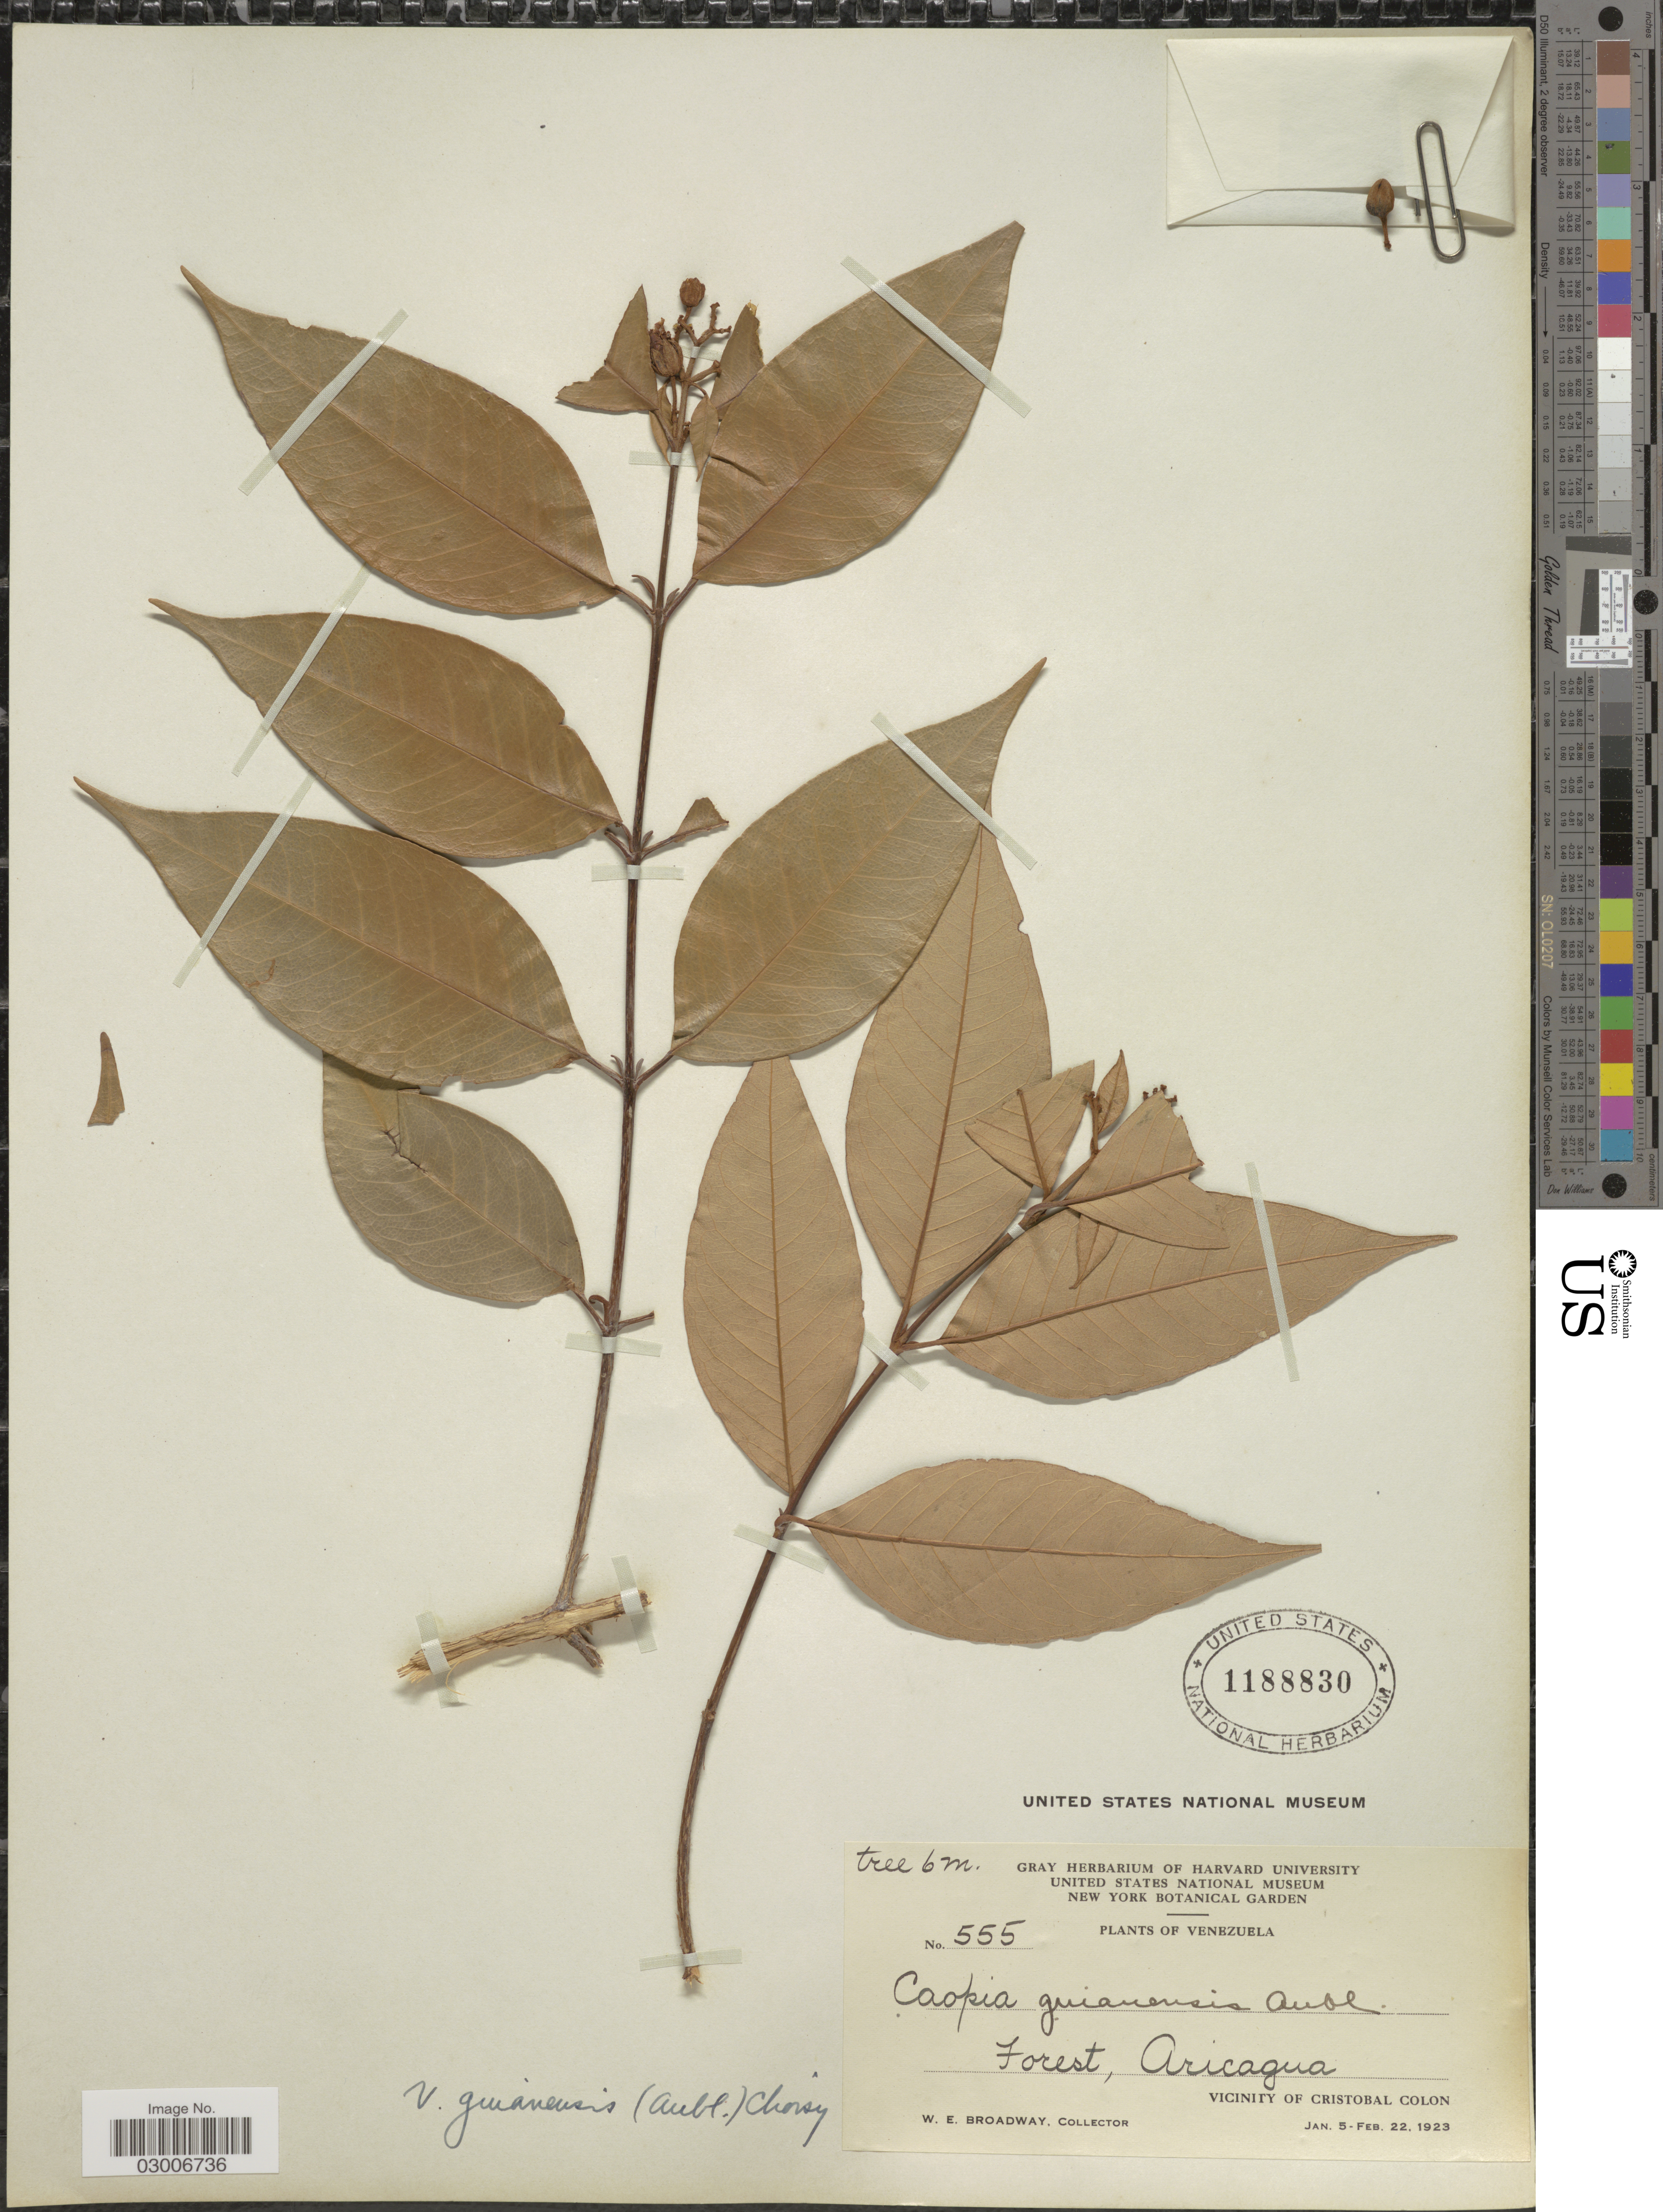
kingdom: Plantae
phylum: Tracheophyta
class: Magnoliopsida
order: Malpighiales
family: Hypericaceae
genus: Vismia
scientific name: Vismia guianensis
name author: (Aubl.) Pers.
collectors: W. E. Broadway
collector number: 555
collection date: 1923-01-05/1923-02-22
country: Venezuela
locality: Forest, Aricagua, Vicinity of Cristobal Colon.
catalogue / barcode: US 1188830